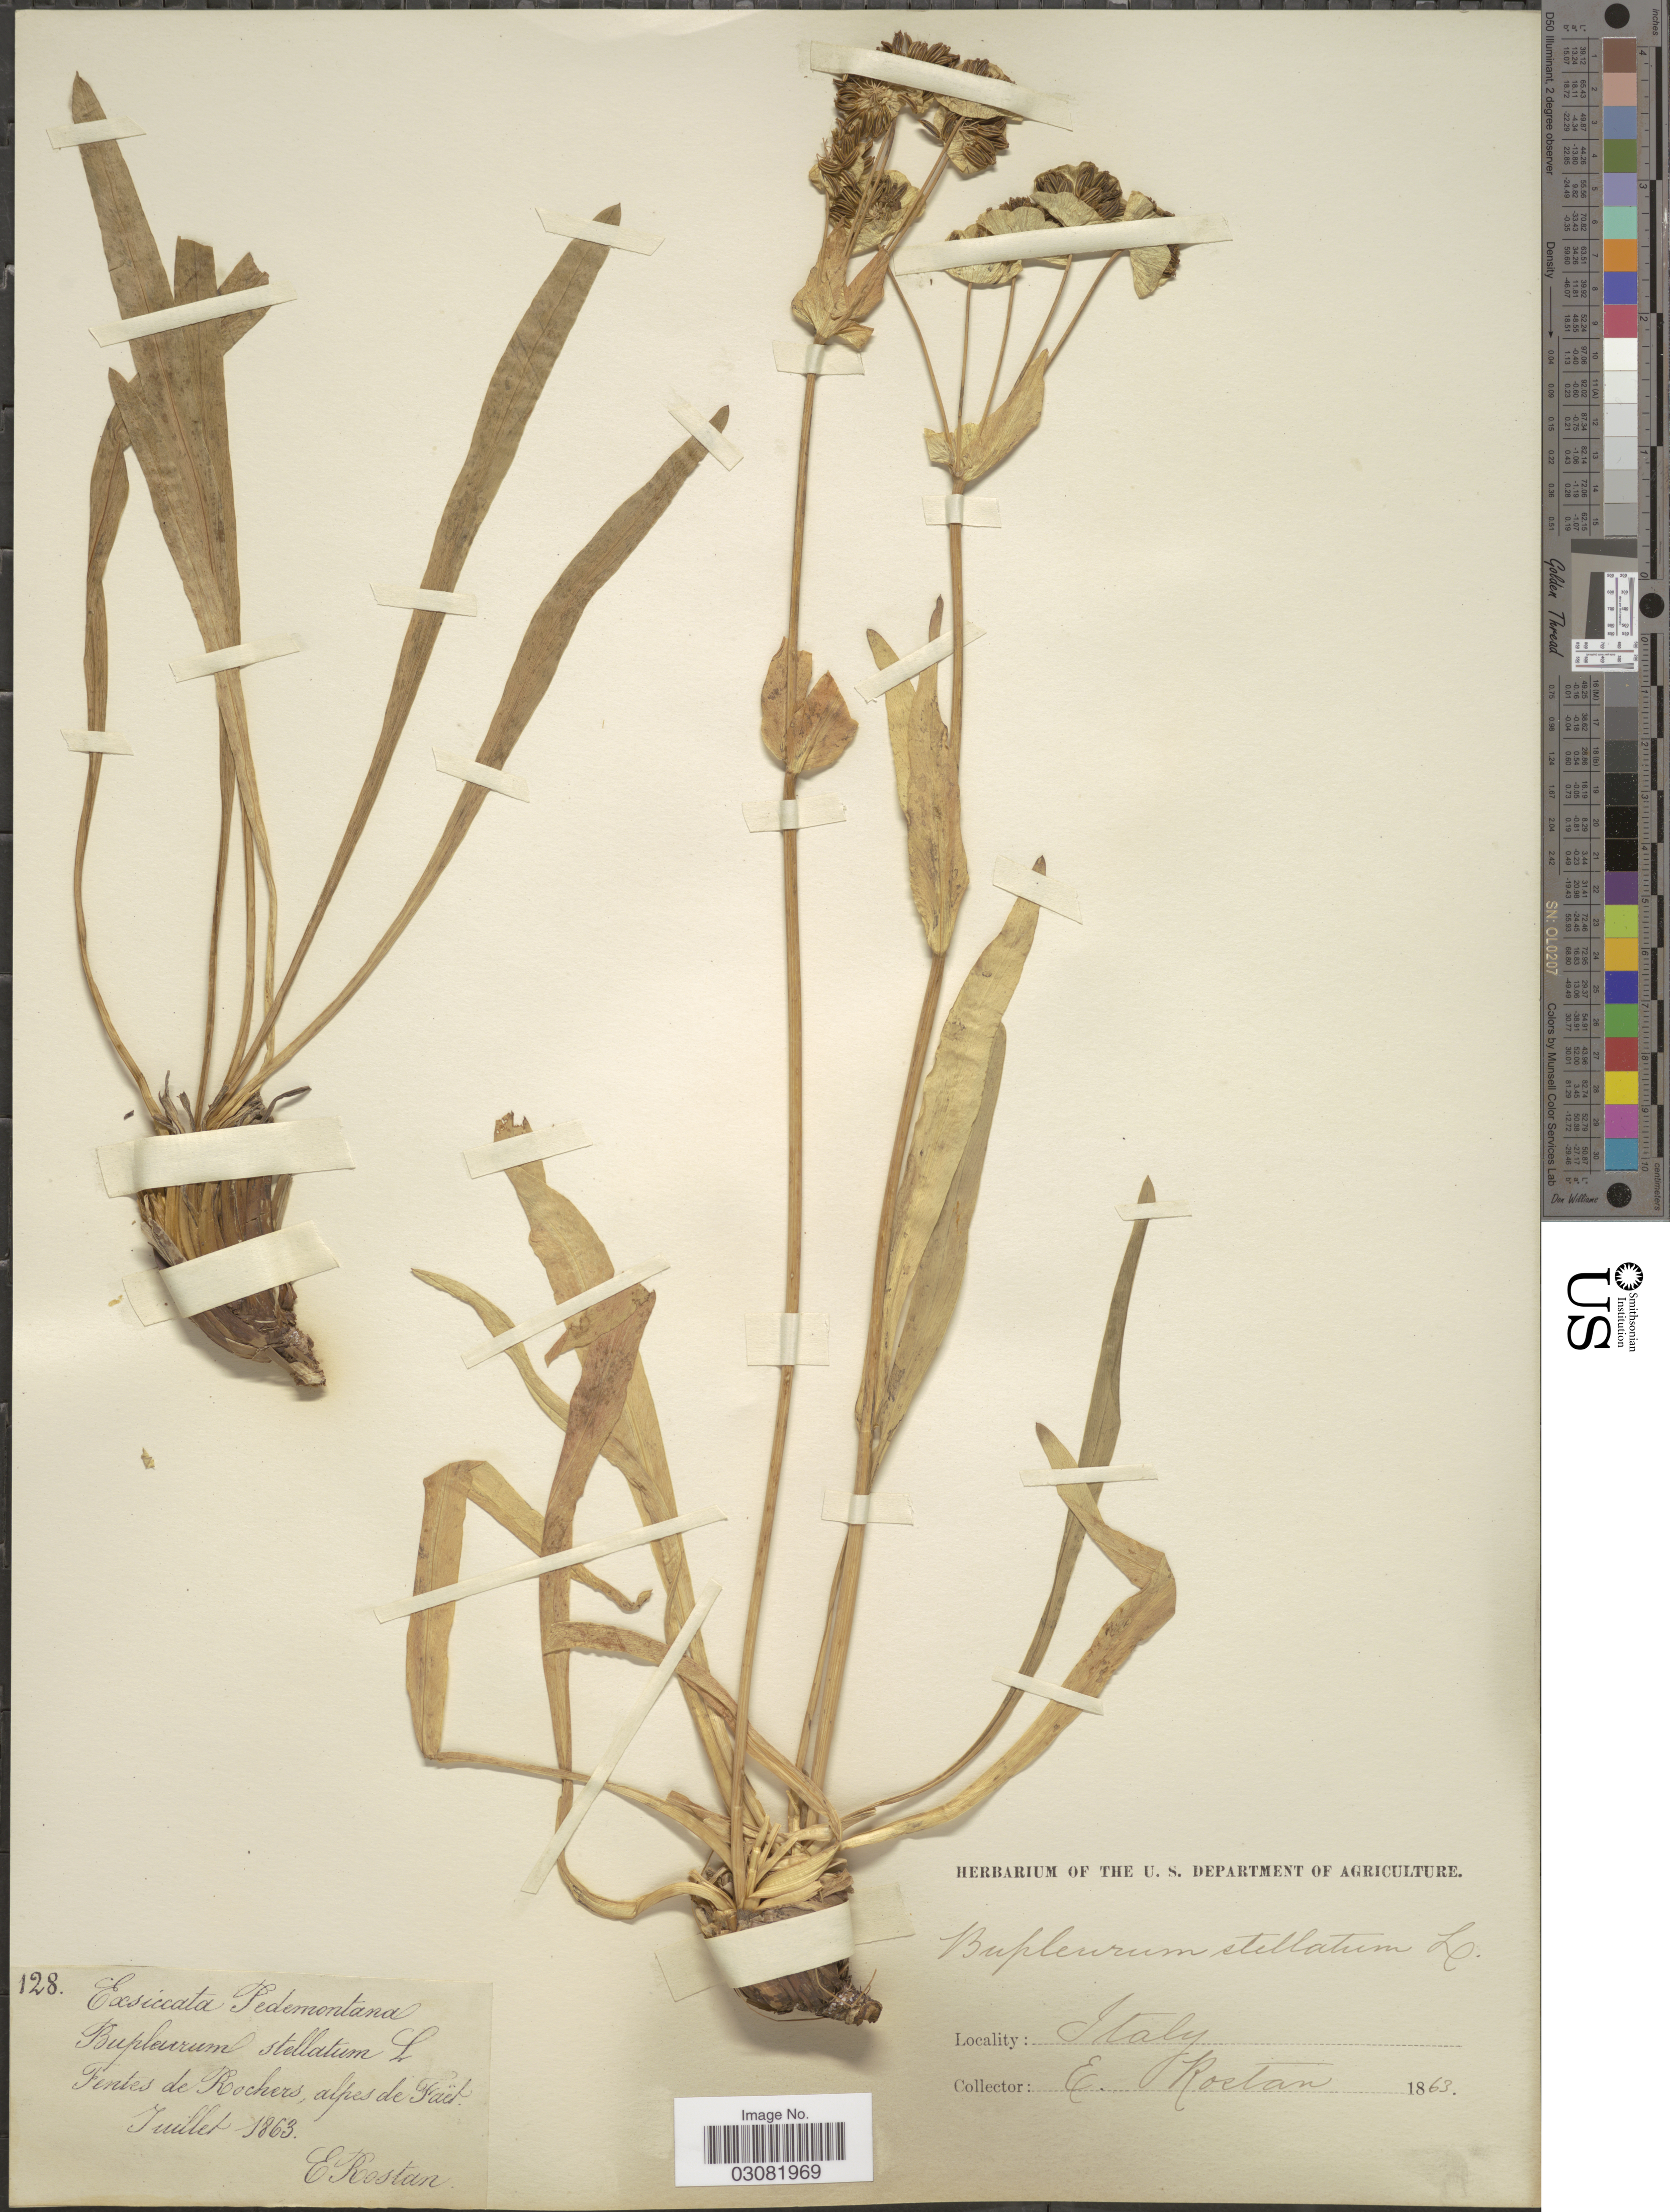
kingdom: Plantae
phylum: Tracheophyta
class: Magnoliopsida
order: Apiales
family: Apiaceae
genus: Bupleurum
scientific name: Bupleurum stellatum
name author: L.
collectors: E. Rostan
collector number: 128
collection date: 1863-07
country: Italy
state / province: Piedmont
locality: Pedemontana. Fentes de Rochers, alpes de Faët.